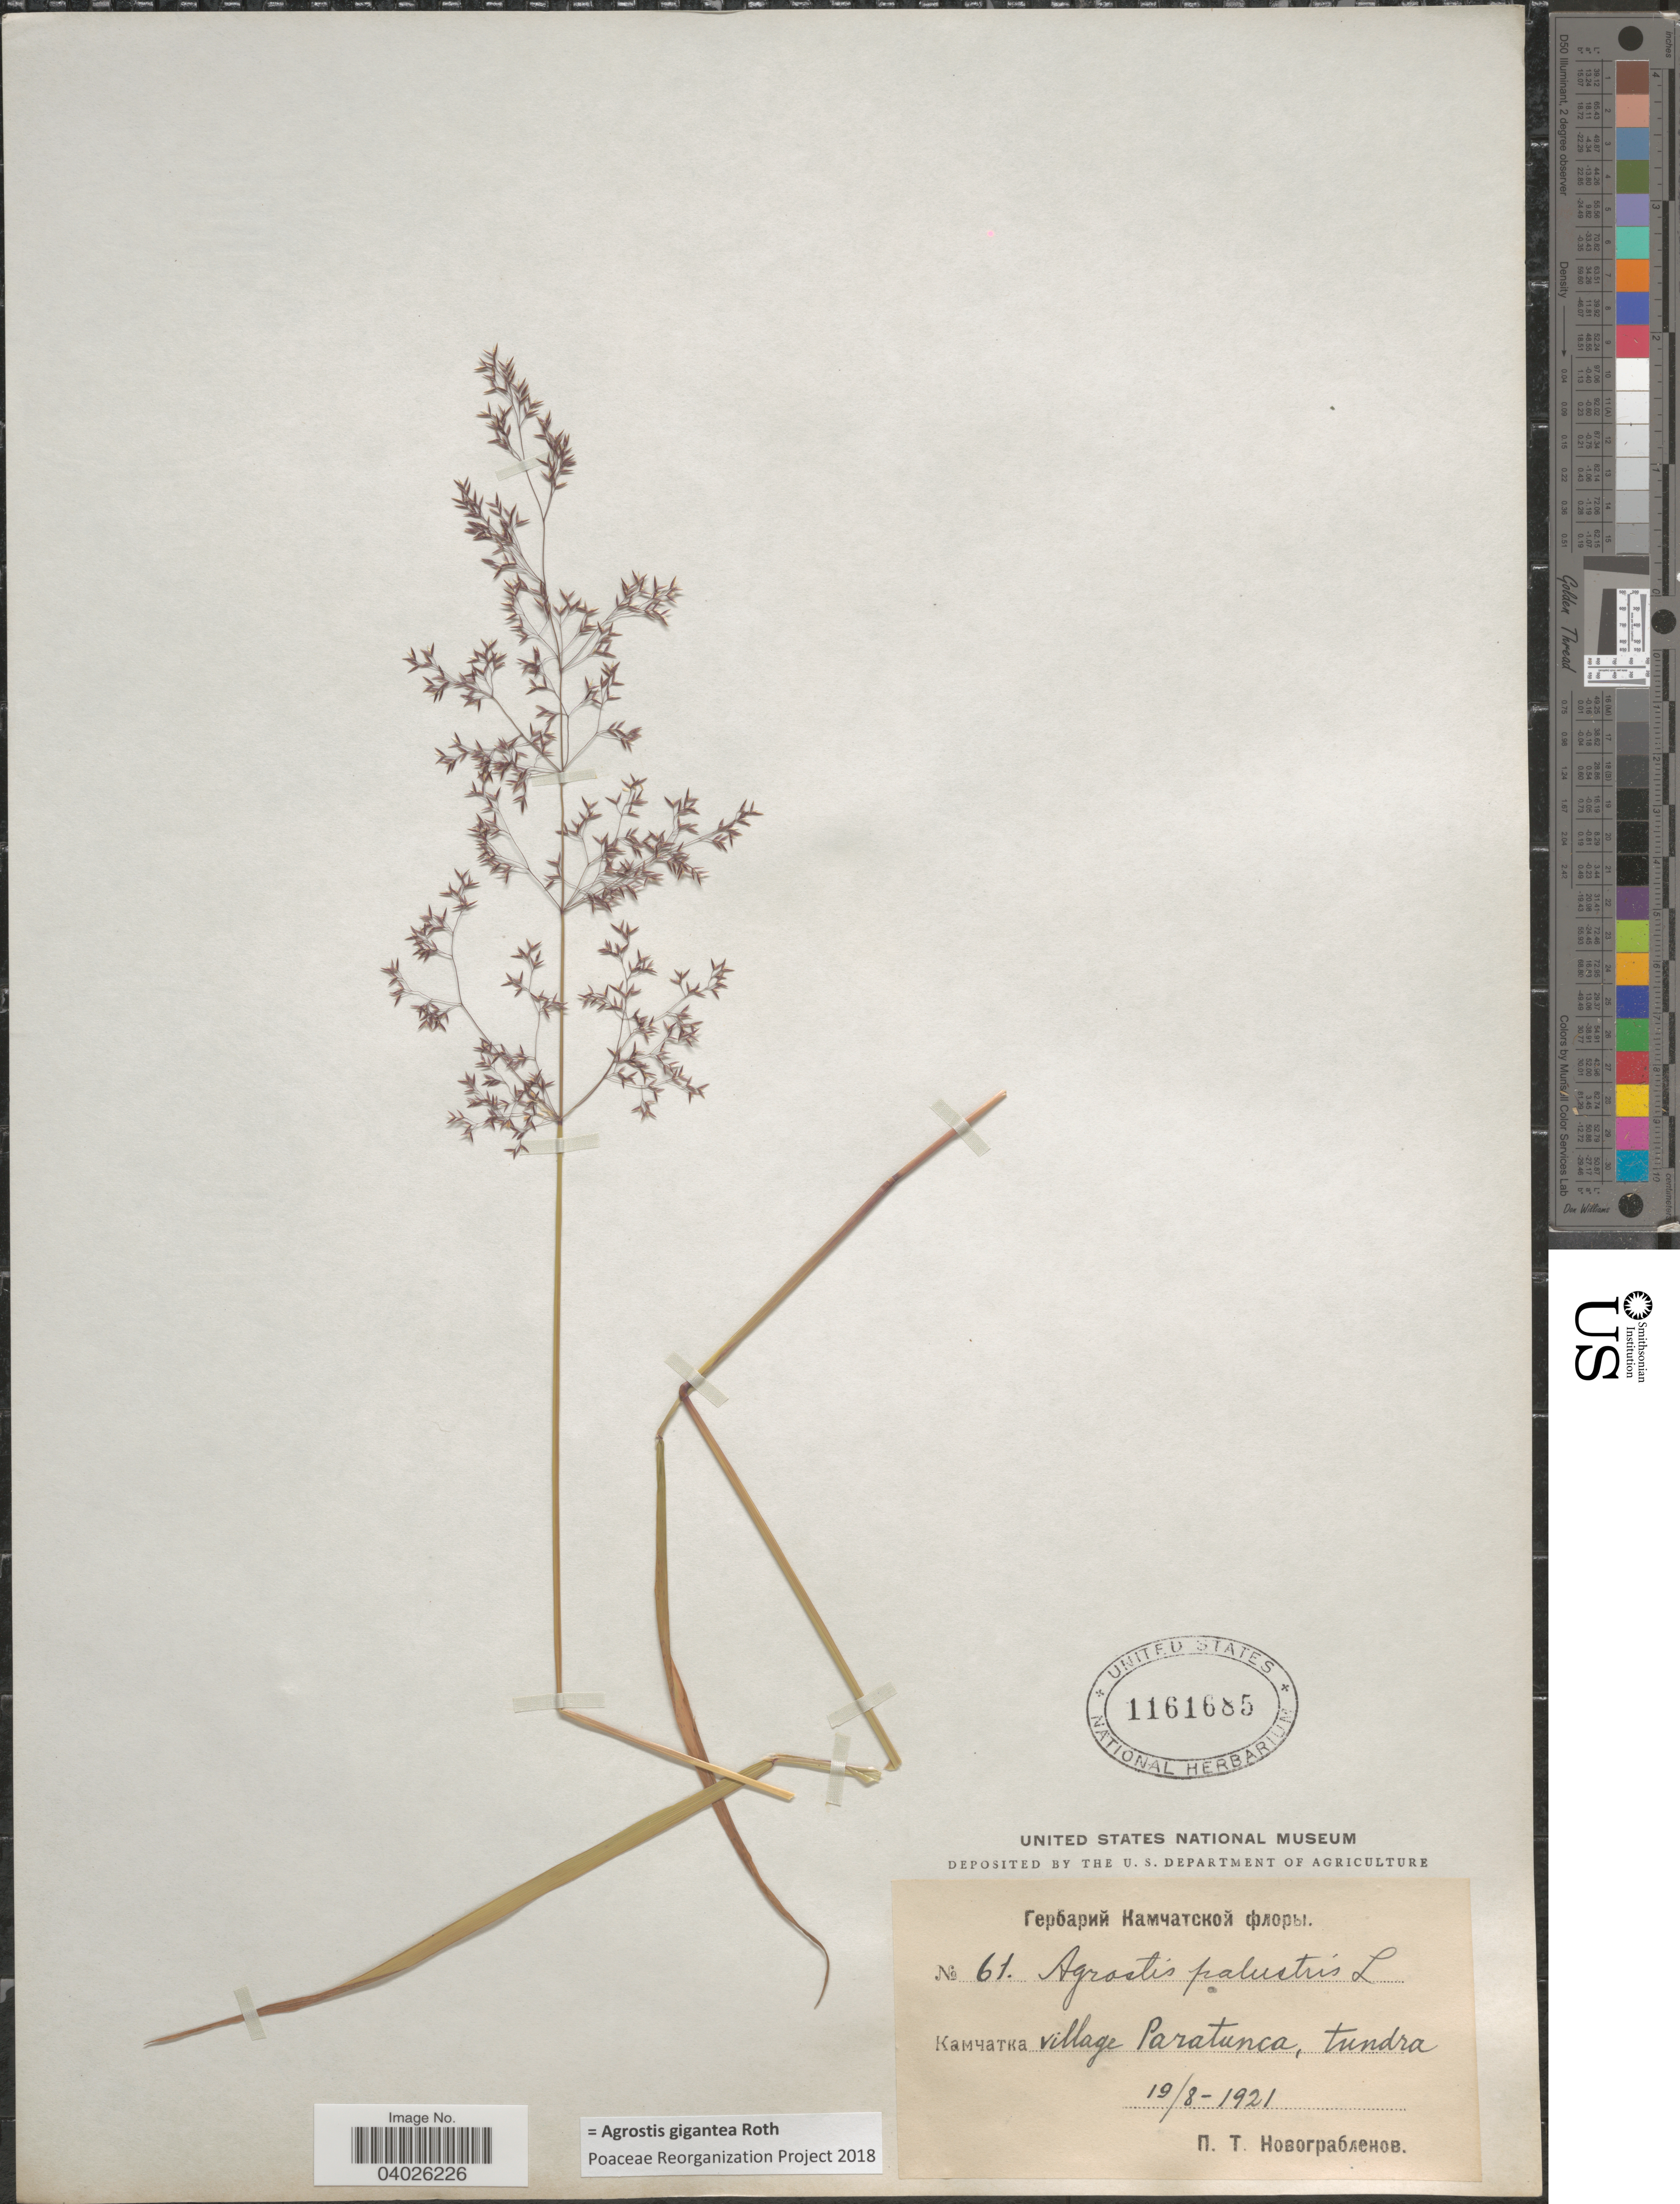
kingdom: Plantae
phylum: Tracheophyta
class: Liliopsida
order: Poales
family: Poaceae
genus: Agrostis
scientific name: Agrostis gigantea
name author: Roth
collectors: P. Nonograblenov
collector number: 61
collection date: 1921-08-19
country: Russian Federation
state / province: Kamchatka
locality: village Paratunca, tundra.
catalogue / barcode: US 1161685